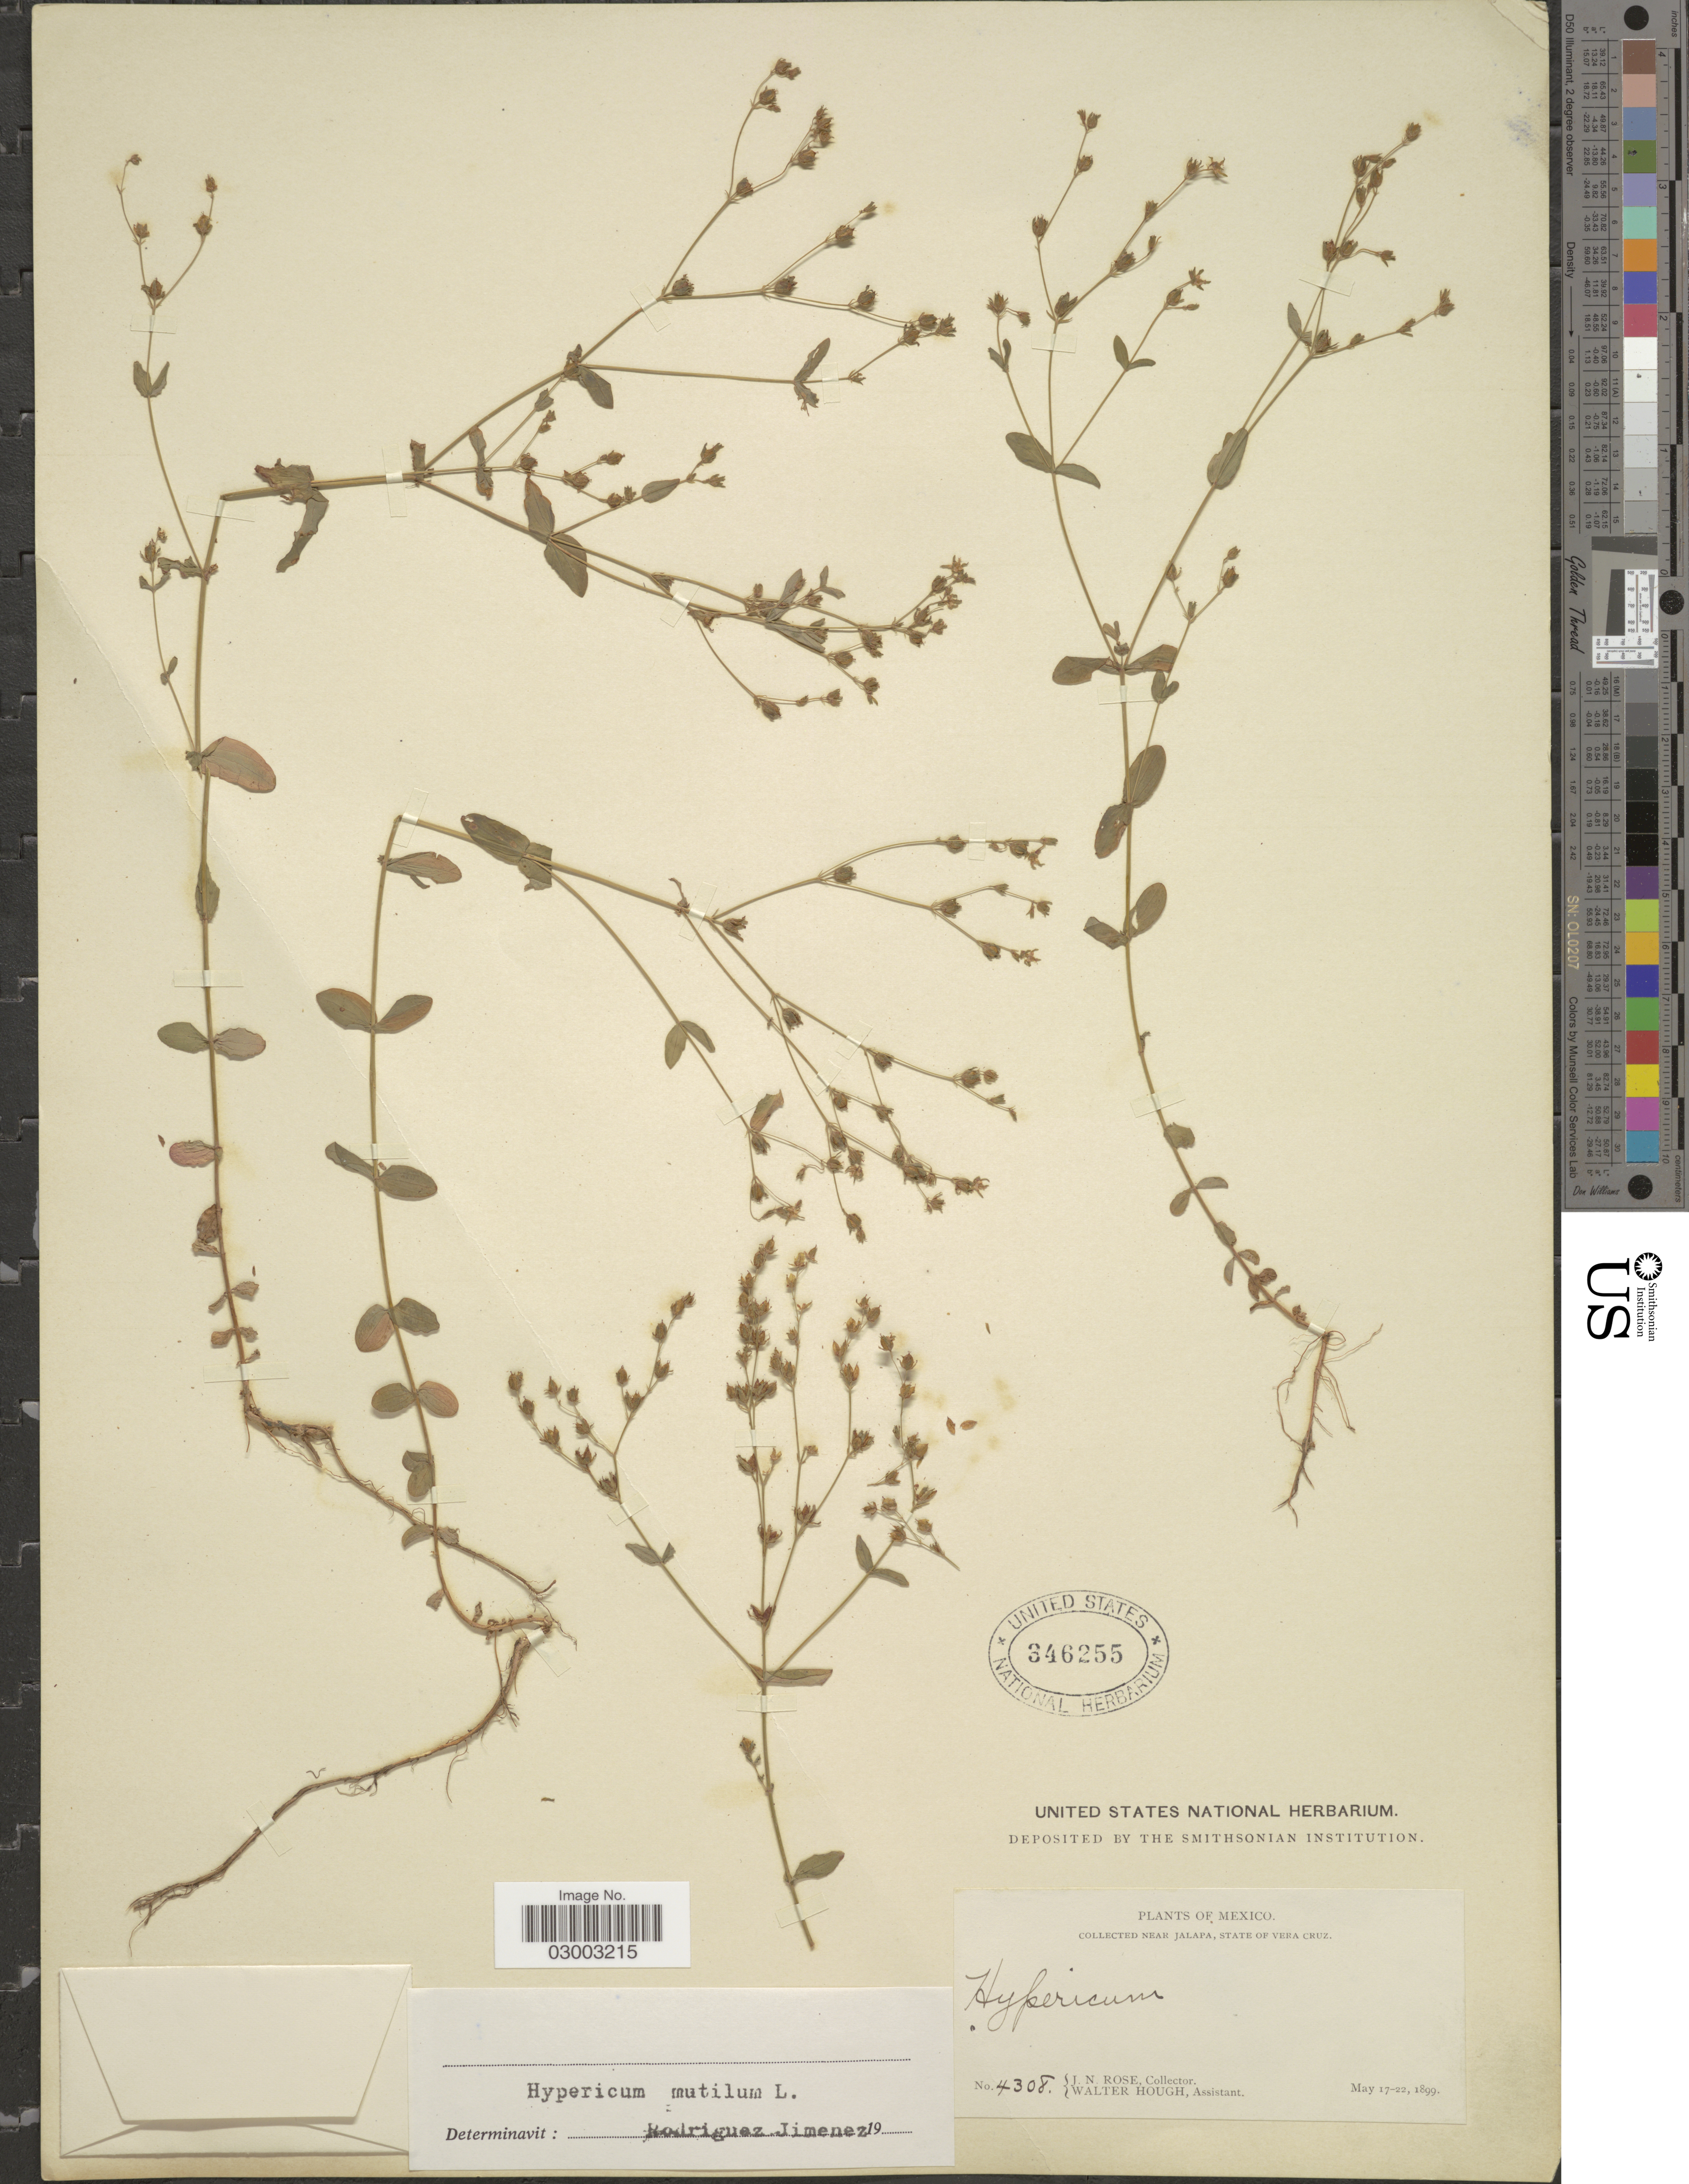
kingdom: Plantae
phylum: Tracheophyta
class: Magnoliopsida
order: Malpighiales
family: Hypericaceae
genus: Hypericum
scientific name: Hypericum mutilum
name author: L.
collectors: J. N. Rose & W. Hough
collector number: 4308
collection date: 1899-05-17/1899-05-22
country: Mexico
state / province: Veracruz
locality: Near Jalapa, State of Vera Cruz.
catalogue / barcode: US 346255